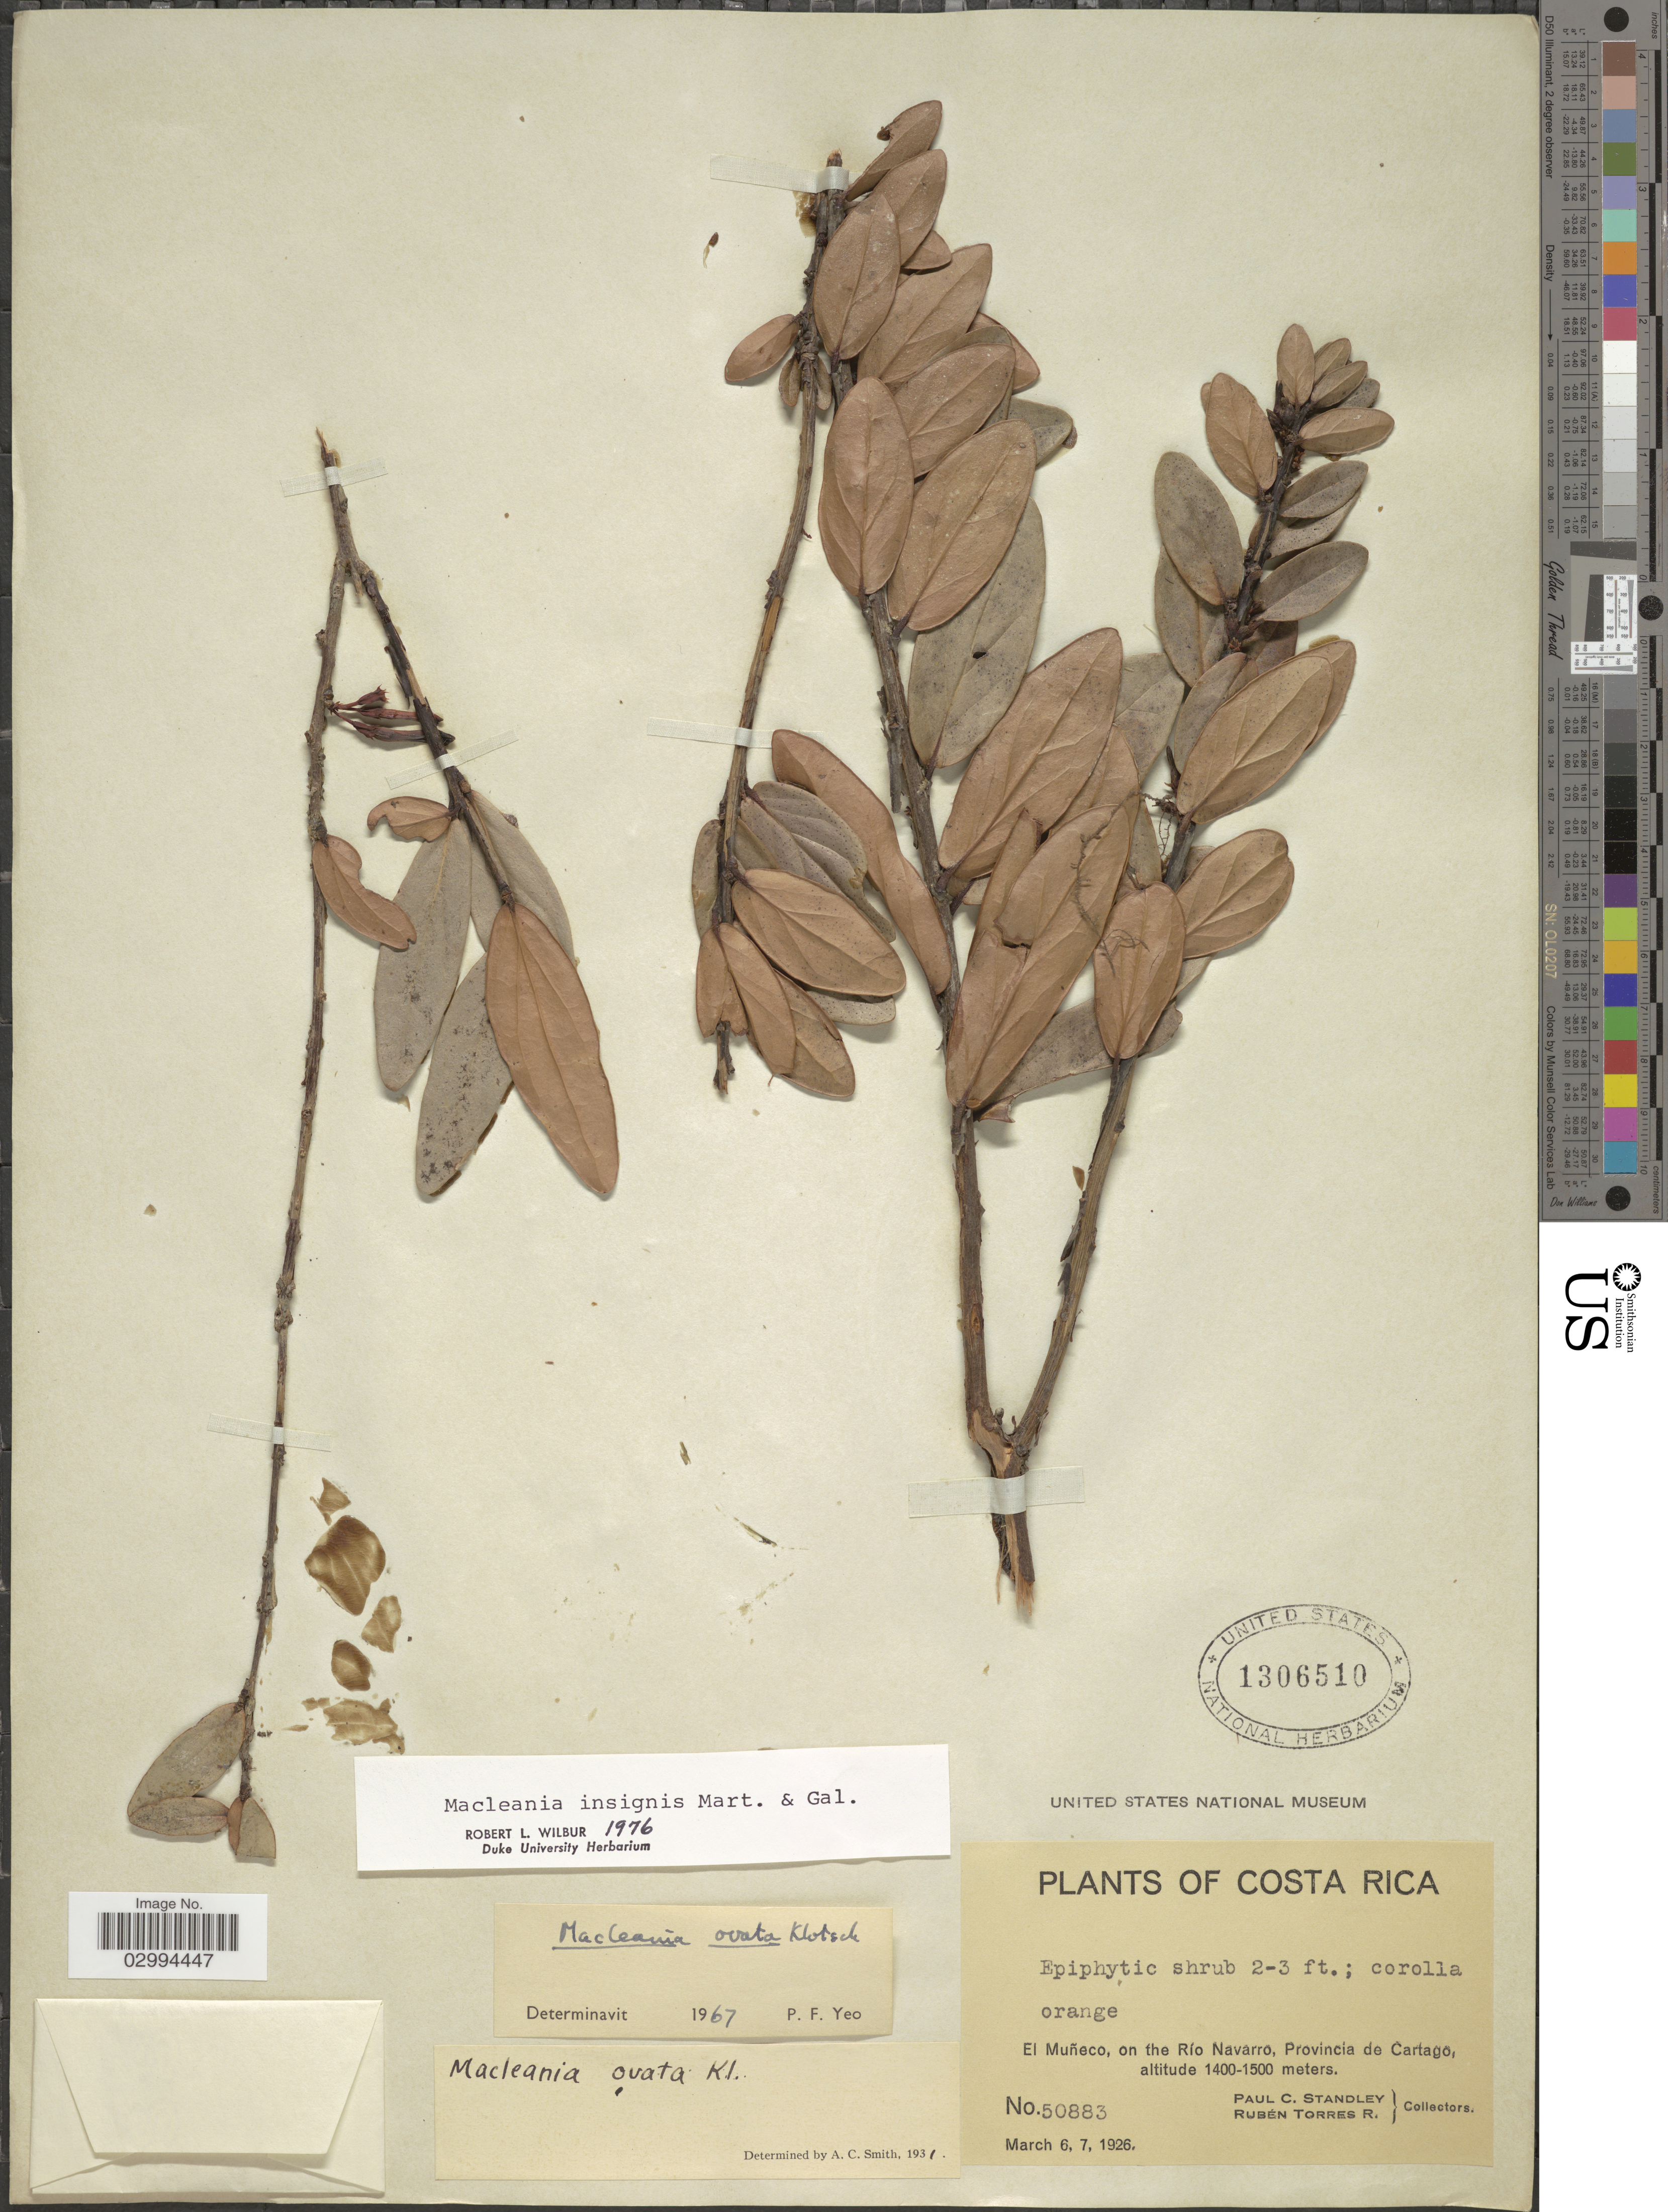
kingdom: Plantae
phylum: Tracheophyta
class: Magnoliopsida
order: Ericales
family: Ericaceae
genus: Macleania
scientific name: Macleania insignis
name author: M. Martens & Galeotti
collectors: P. C. Standley & R. Torres Rojas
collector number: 50883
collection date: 1926-03-06/1926-03-07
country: Costa Rica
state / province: Cartago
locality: El Muñeco, on the Río Navarro.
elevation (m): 1400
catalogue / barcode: US 1306510